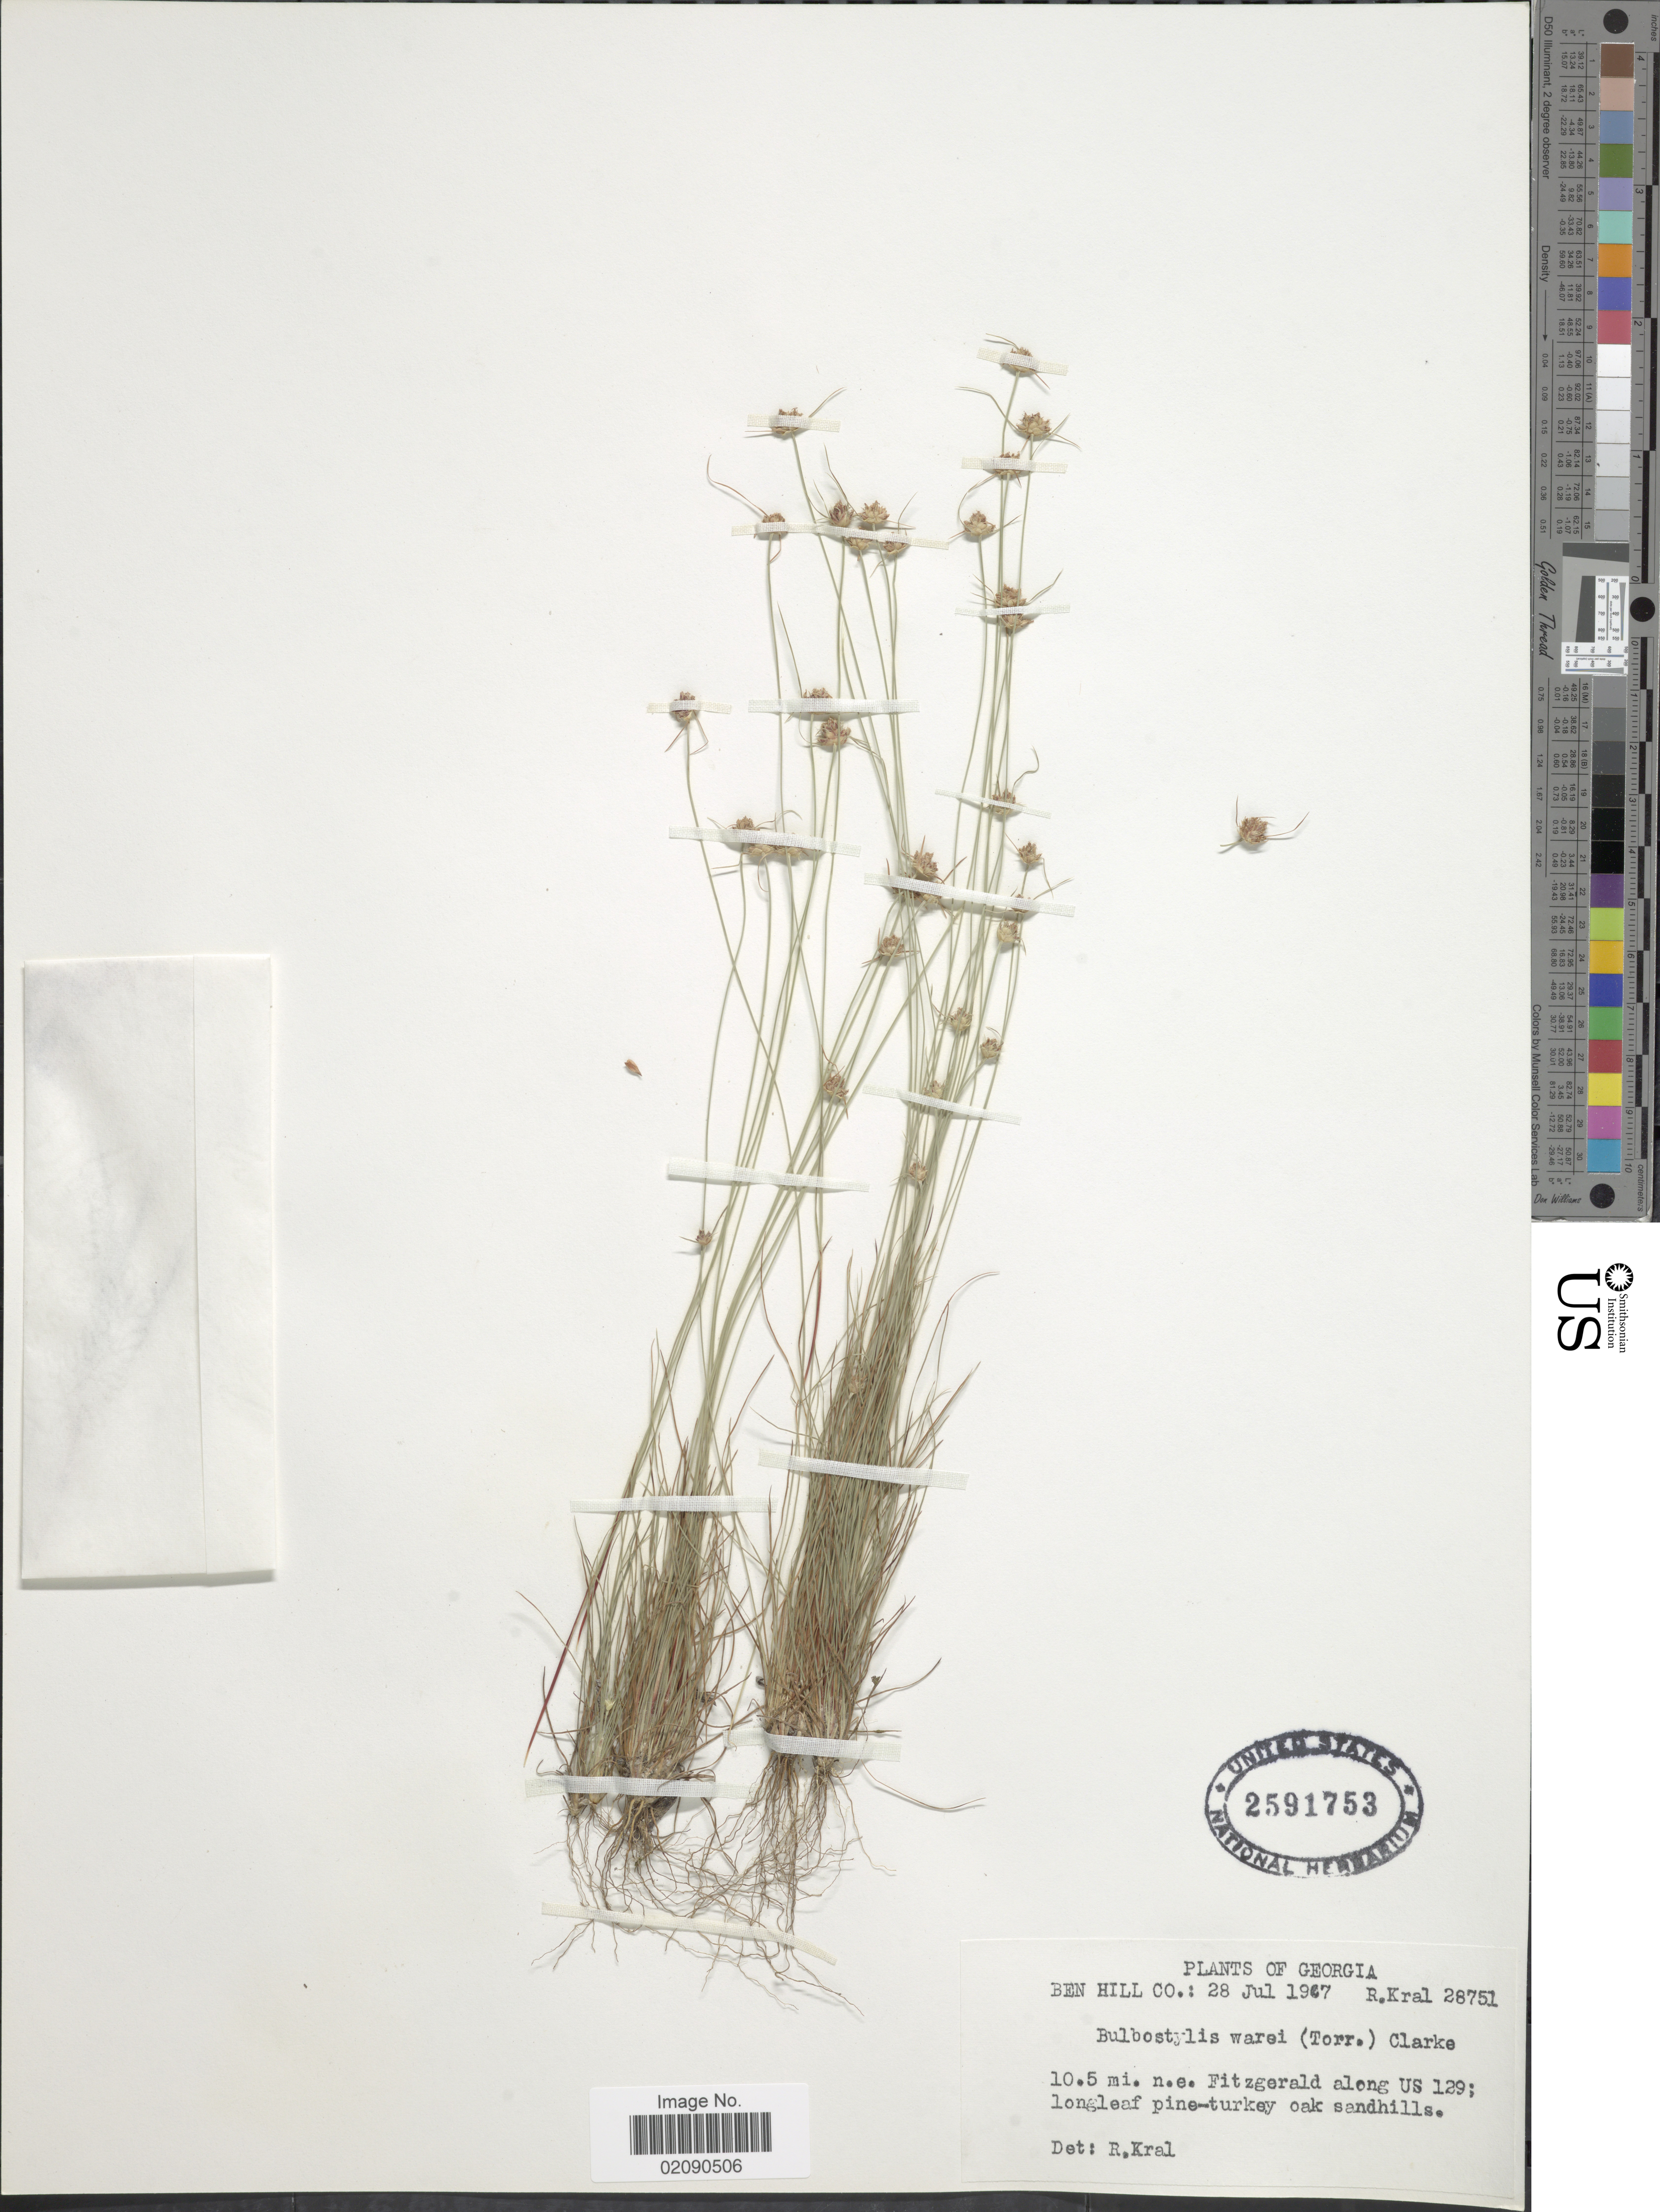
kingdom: Plantae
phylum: Tracheophyta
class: Liliopsida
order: Poales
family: Cyperaceae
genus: Bulbostylis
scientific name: Bulbostylis warei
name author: (Torr.) C.B. Clarke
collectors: R. Kral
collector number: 28751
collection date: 1967-07-28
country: United States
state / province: Georgia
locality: Ben Hill Co; 10.5 mi n.e. Fitzgerald along US 129; longleaf pine-turkey oak sandhills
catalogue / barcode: US 2591753